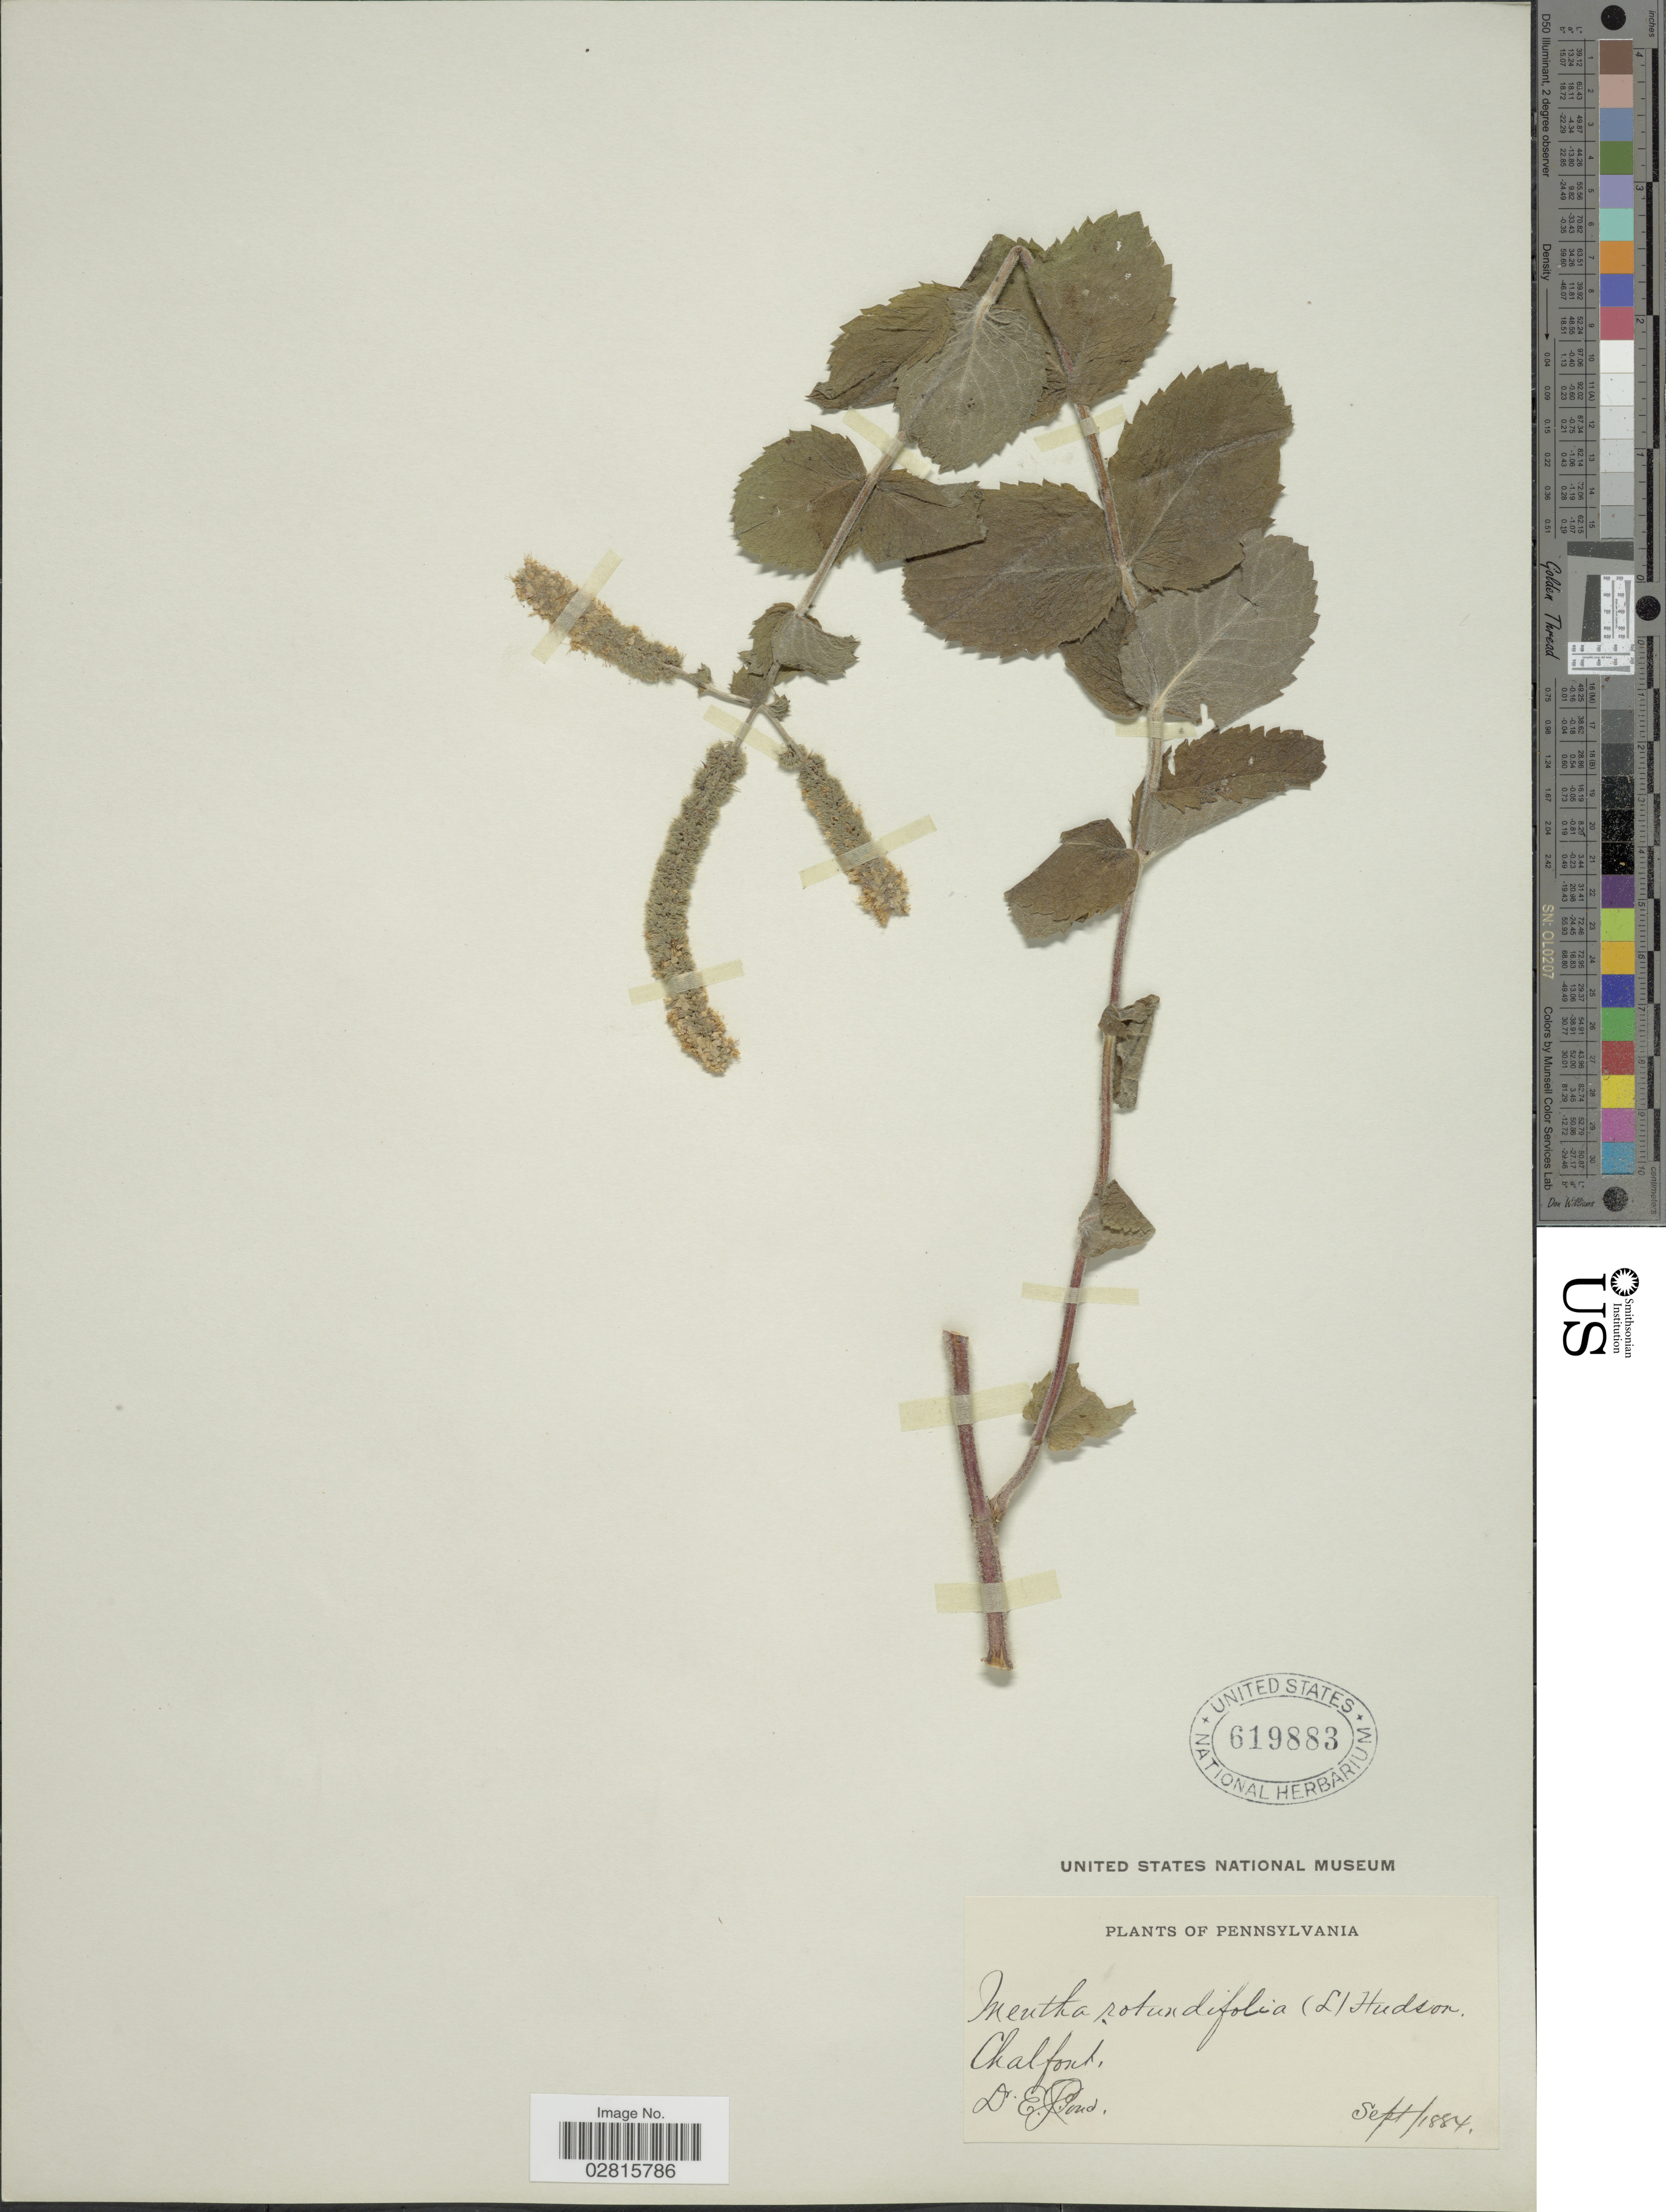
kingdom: Plantae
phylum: Tracheophyta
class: Magnoliopsida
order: Lamiales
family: Lamiaceae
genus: Mentha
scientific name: Mentha rotundifolia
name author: (L.) Huds.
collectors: E. Pond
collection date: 1884-09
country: United States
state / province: Pennsylvania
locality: Chalfont.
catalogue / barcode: US 619883